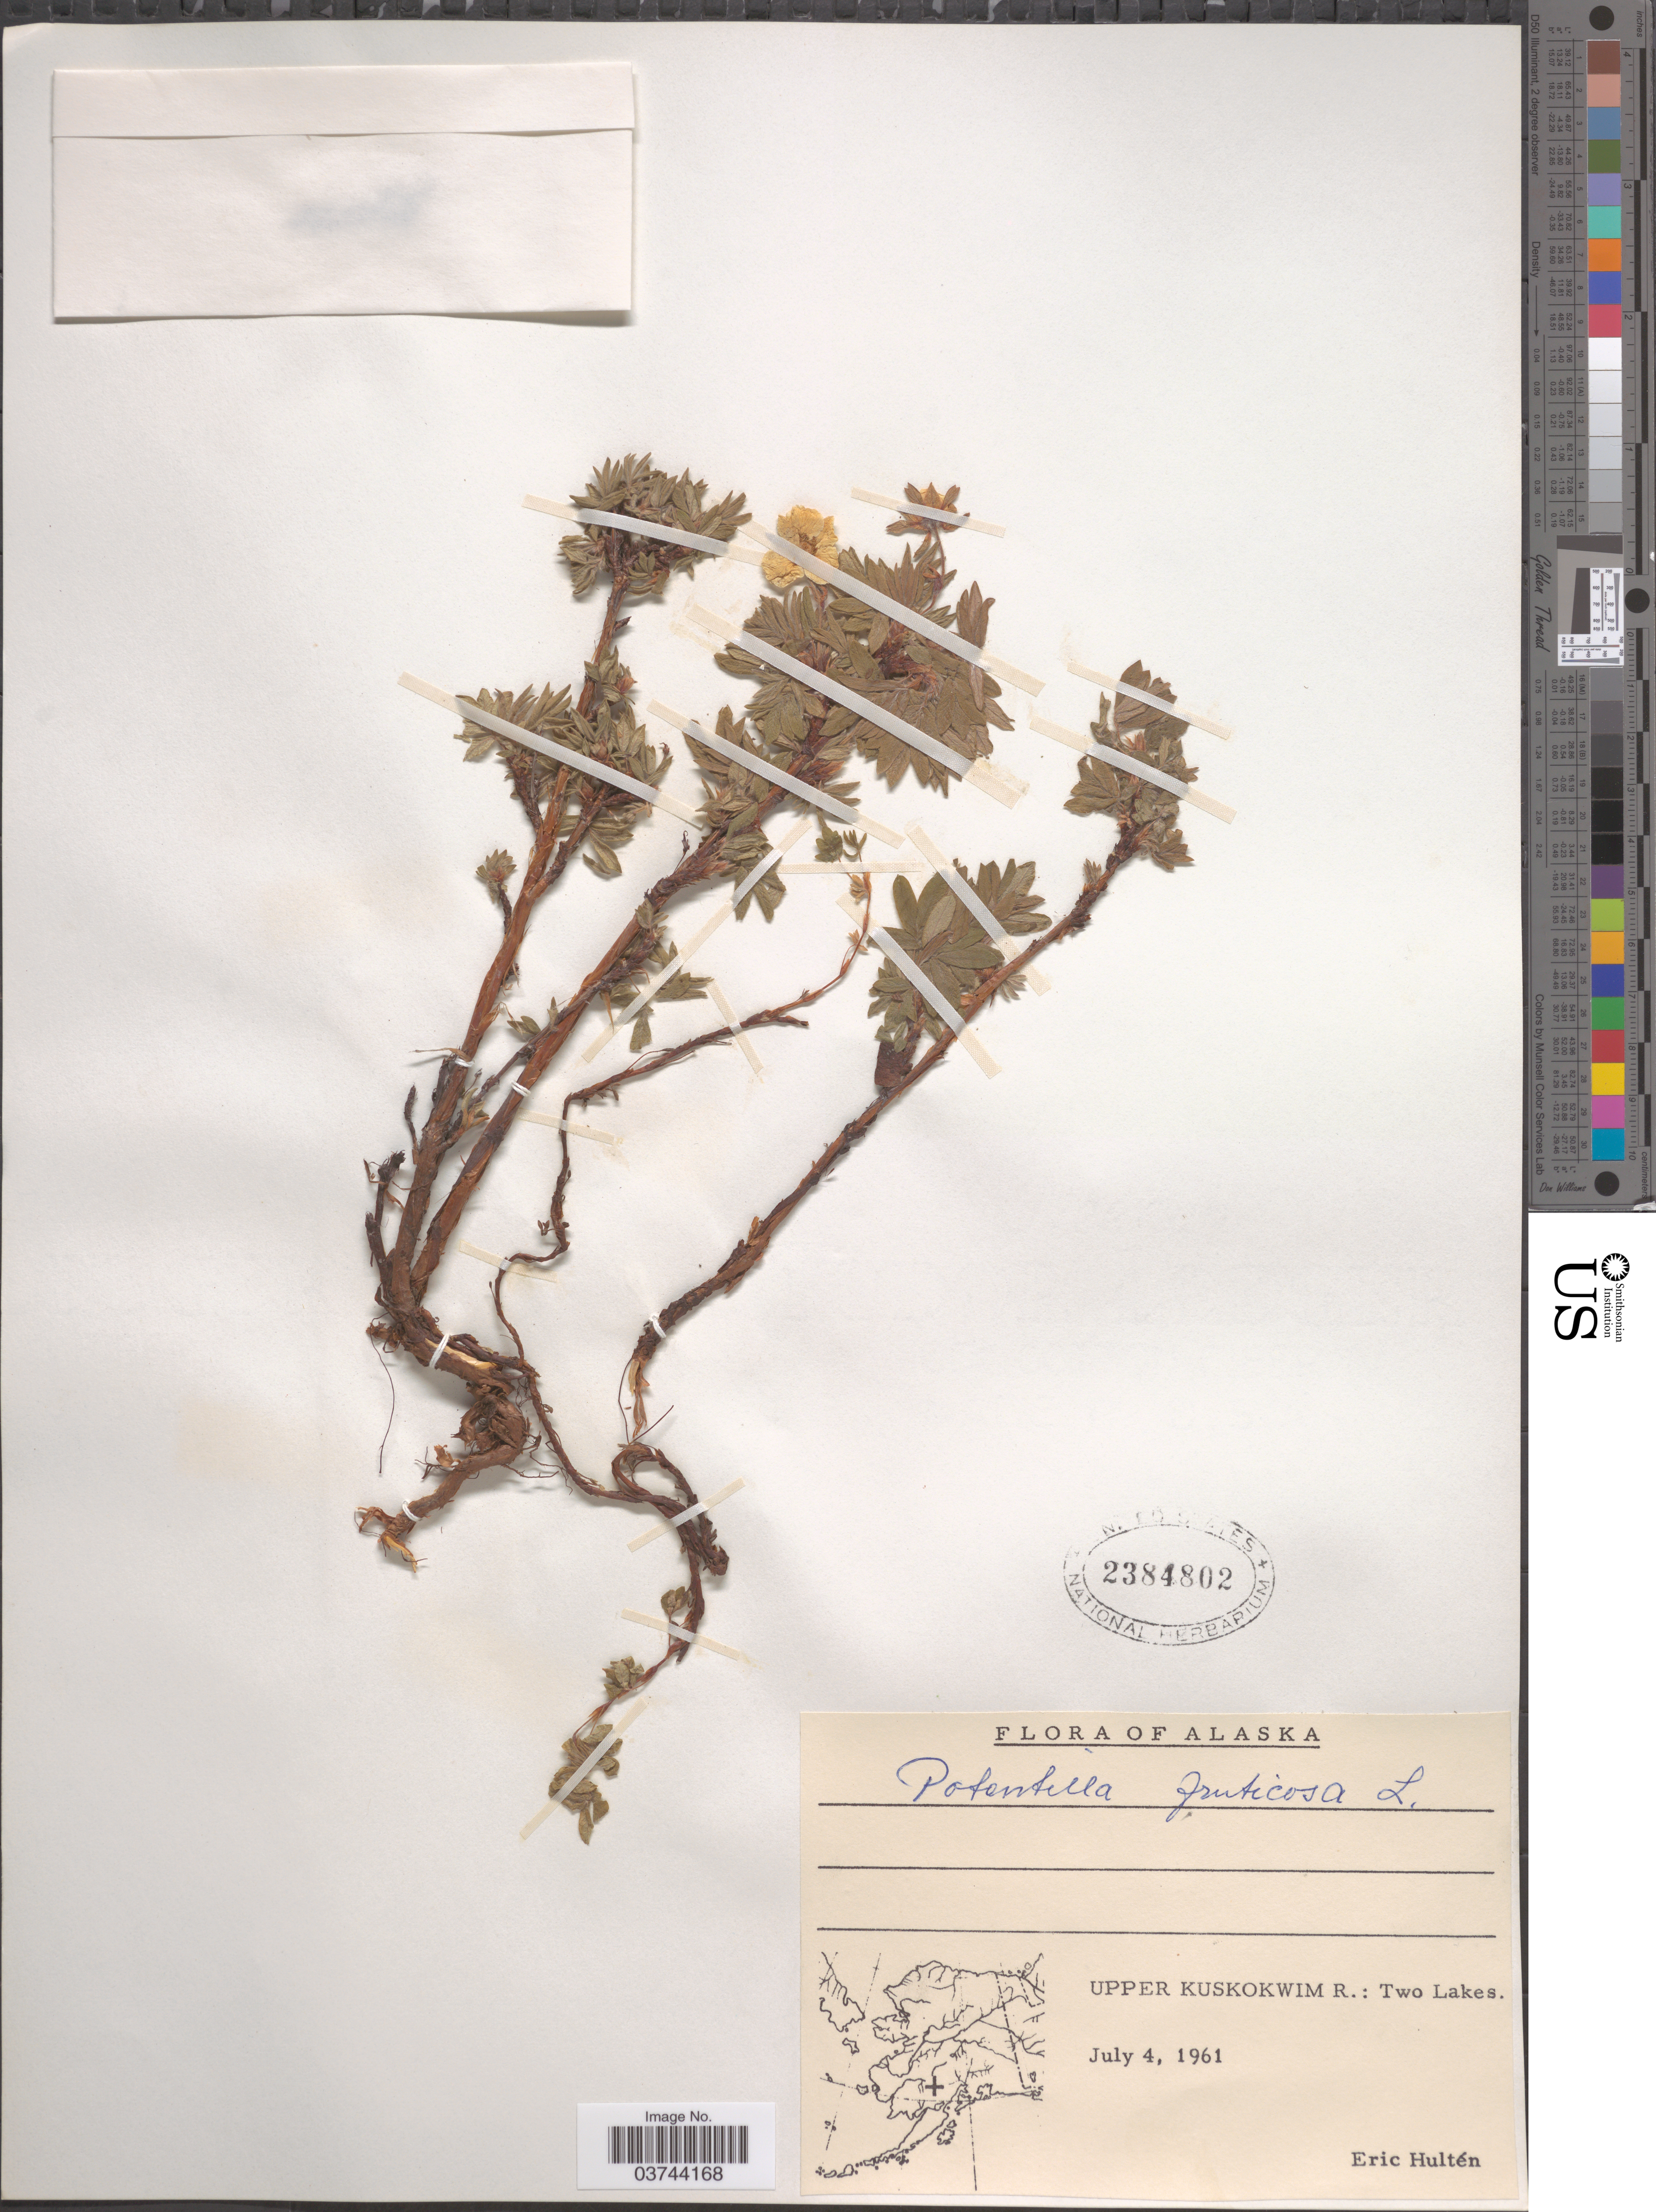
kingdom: Plantae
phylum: Tracheophyta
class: Magnoliopsida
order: Rosales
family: Rosaceae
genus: Dasiphora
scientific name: Dasiphora fruticosa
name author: (L.) Rydb.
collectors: E. G. Hultén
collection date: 1961-07-04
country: United States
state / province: Alaska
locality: Upper Kuskokwim R.: Two Lakes.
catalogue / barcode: US 2384802